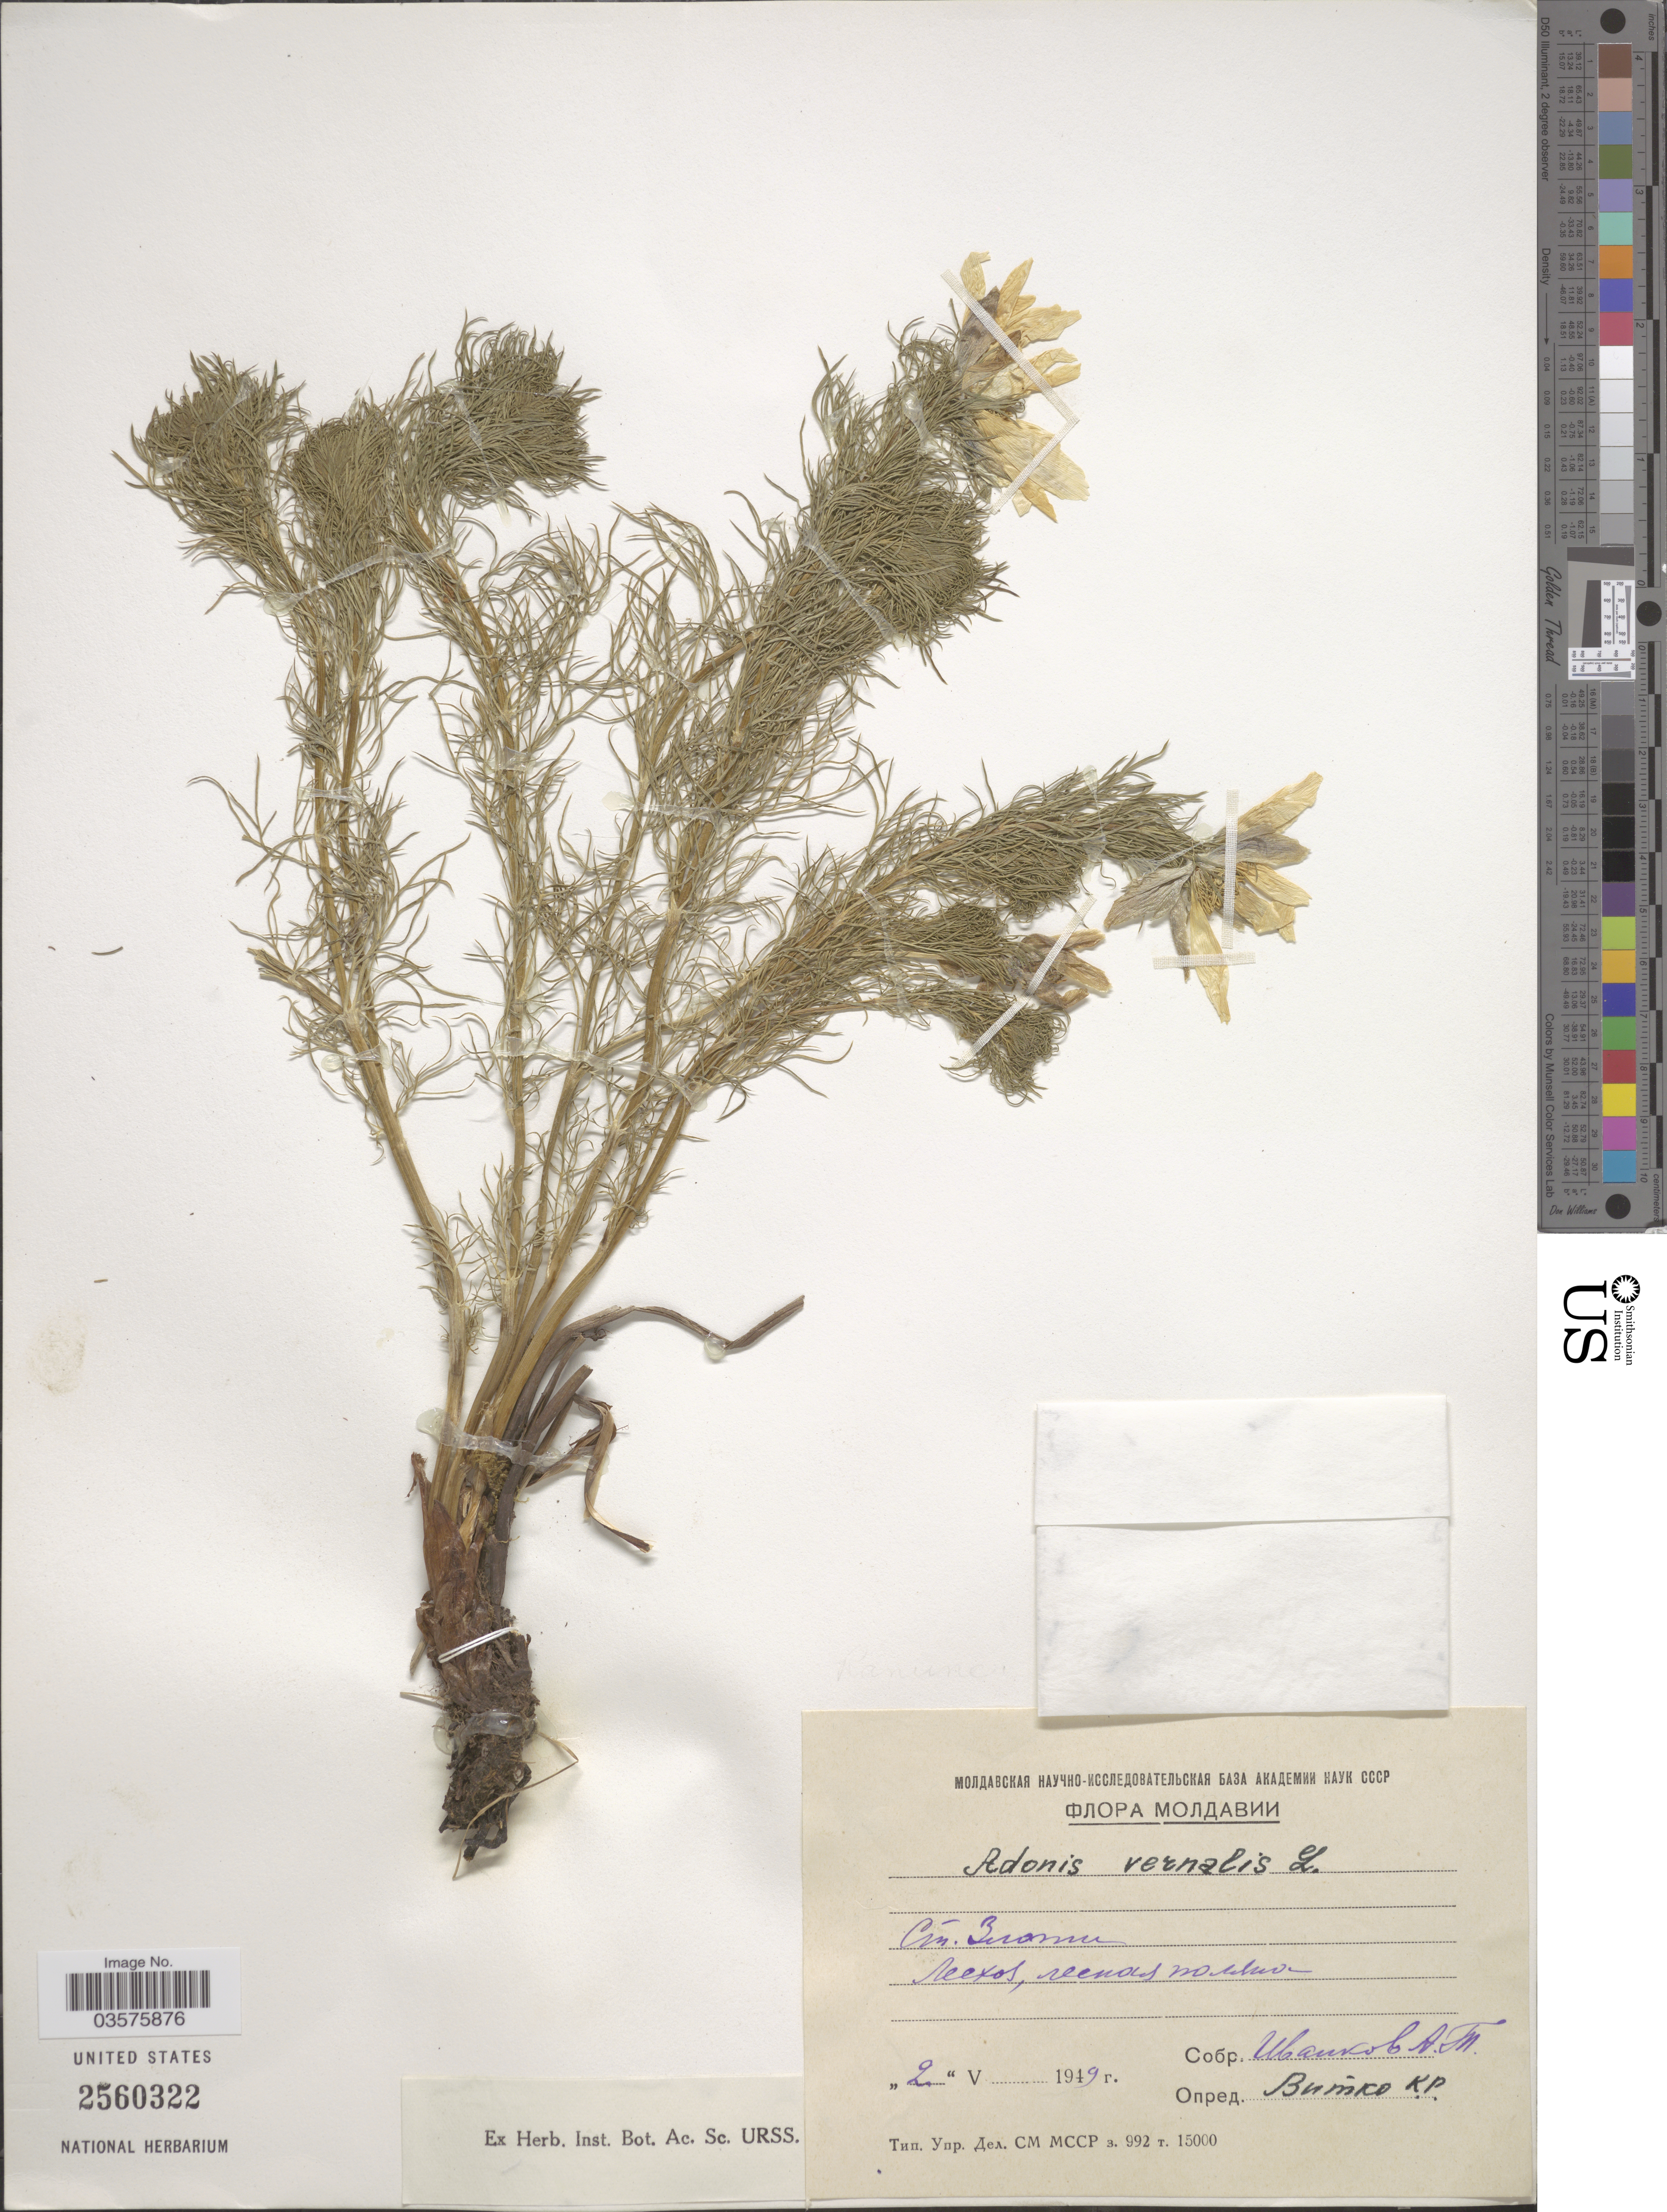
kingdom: Plantae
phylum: Tracheophyta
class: Magnoliopsida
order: Ranunculales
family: Ranunculaceae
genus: Adonis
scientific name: Adonis vernalis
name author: L.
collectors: A. Ivankov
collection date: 1949-05-02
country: Moldova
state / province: Cimislia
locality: Zloti.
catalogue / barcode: US 2560322